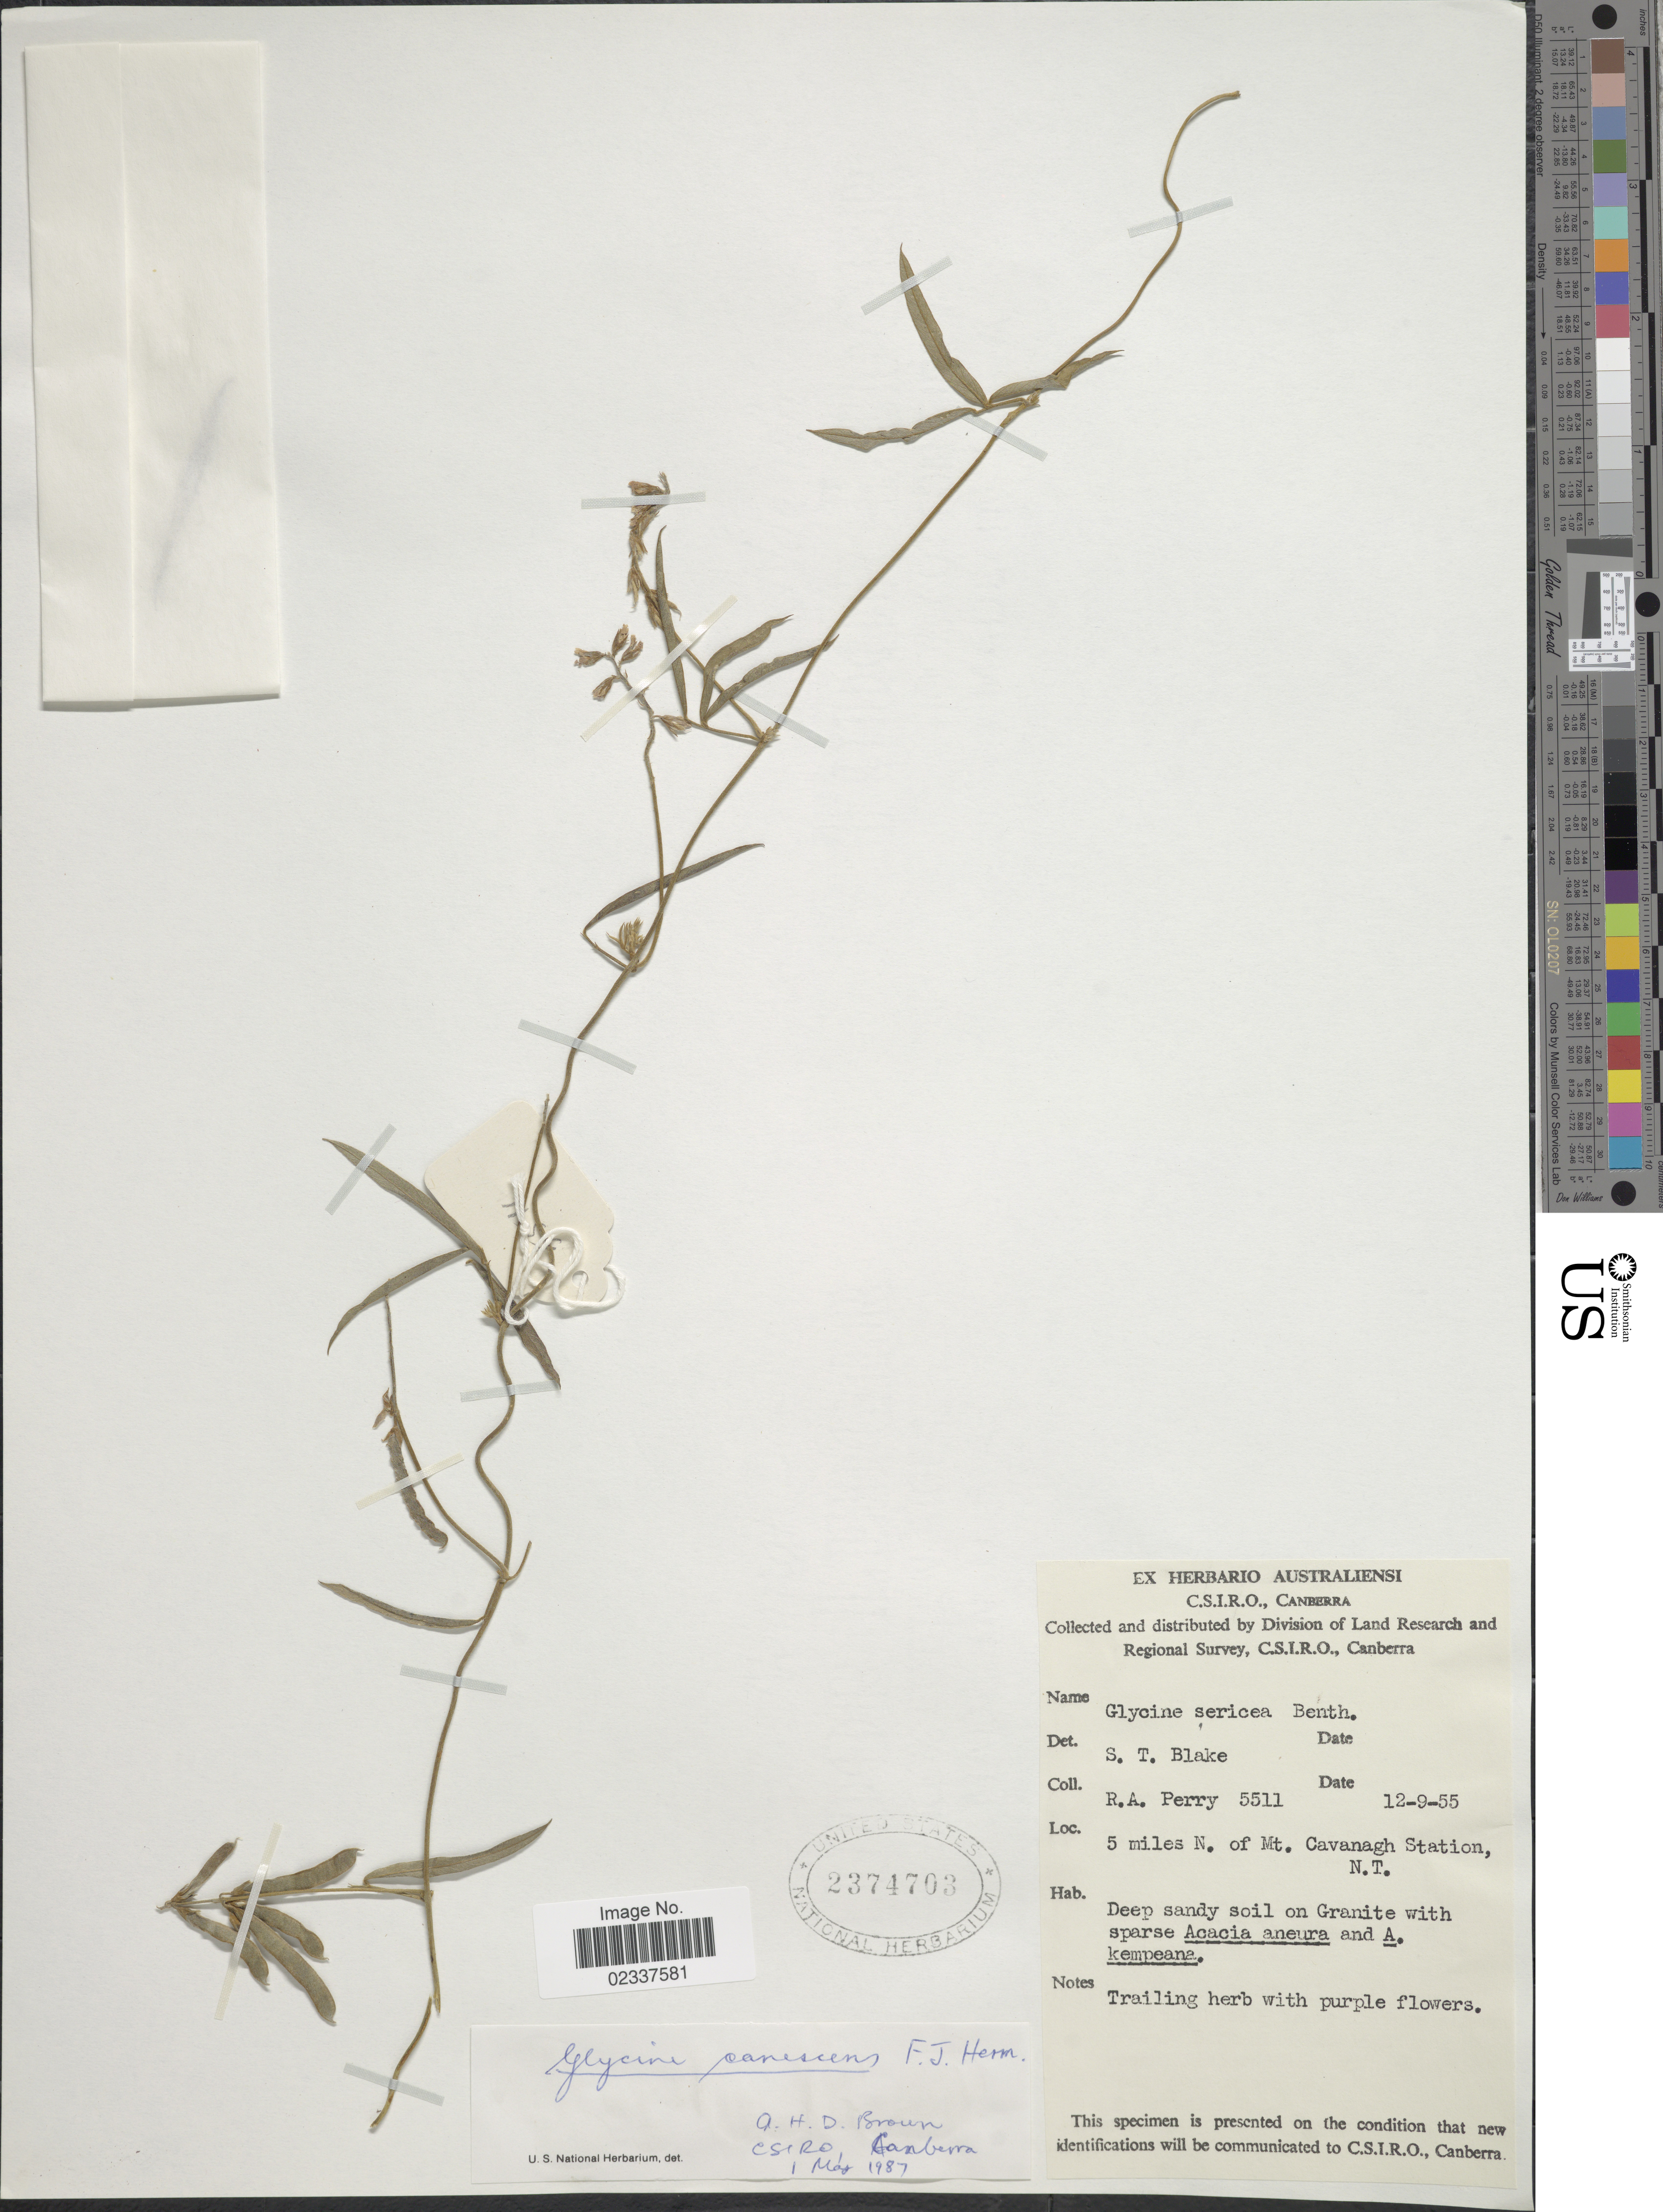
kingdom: Plantae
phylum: Tracheophyta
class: Magnoliopsida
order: Fabales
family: Fabaceae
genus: Glycine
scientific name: Glycine sericea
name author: Willd.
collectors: Perry, R. A.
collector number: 5511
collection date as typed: Transcribed d/m/y: 12/9/55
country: Australia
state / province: Northern Territory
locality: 5 miles N. of Mt. Cavanagh Station, N.T.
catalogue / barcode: US 2374703